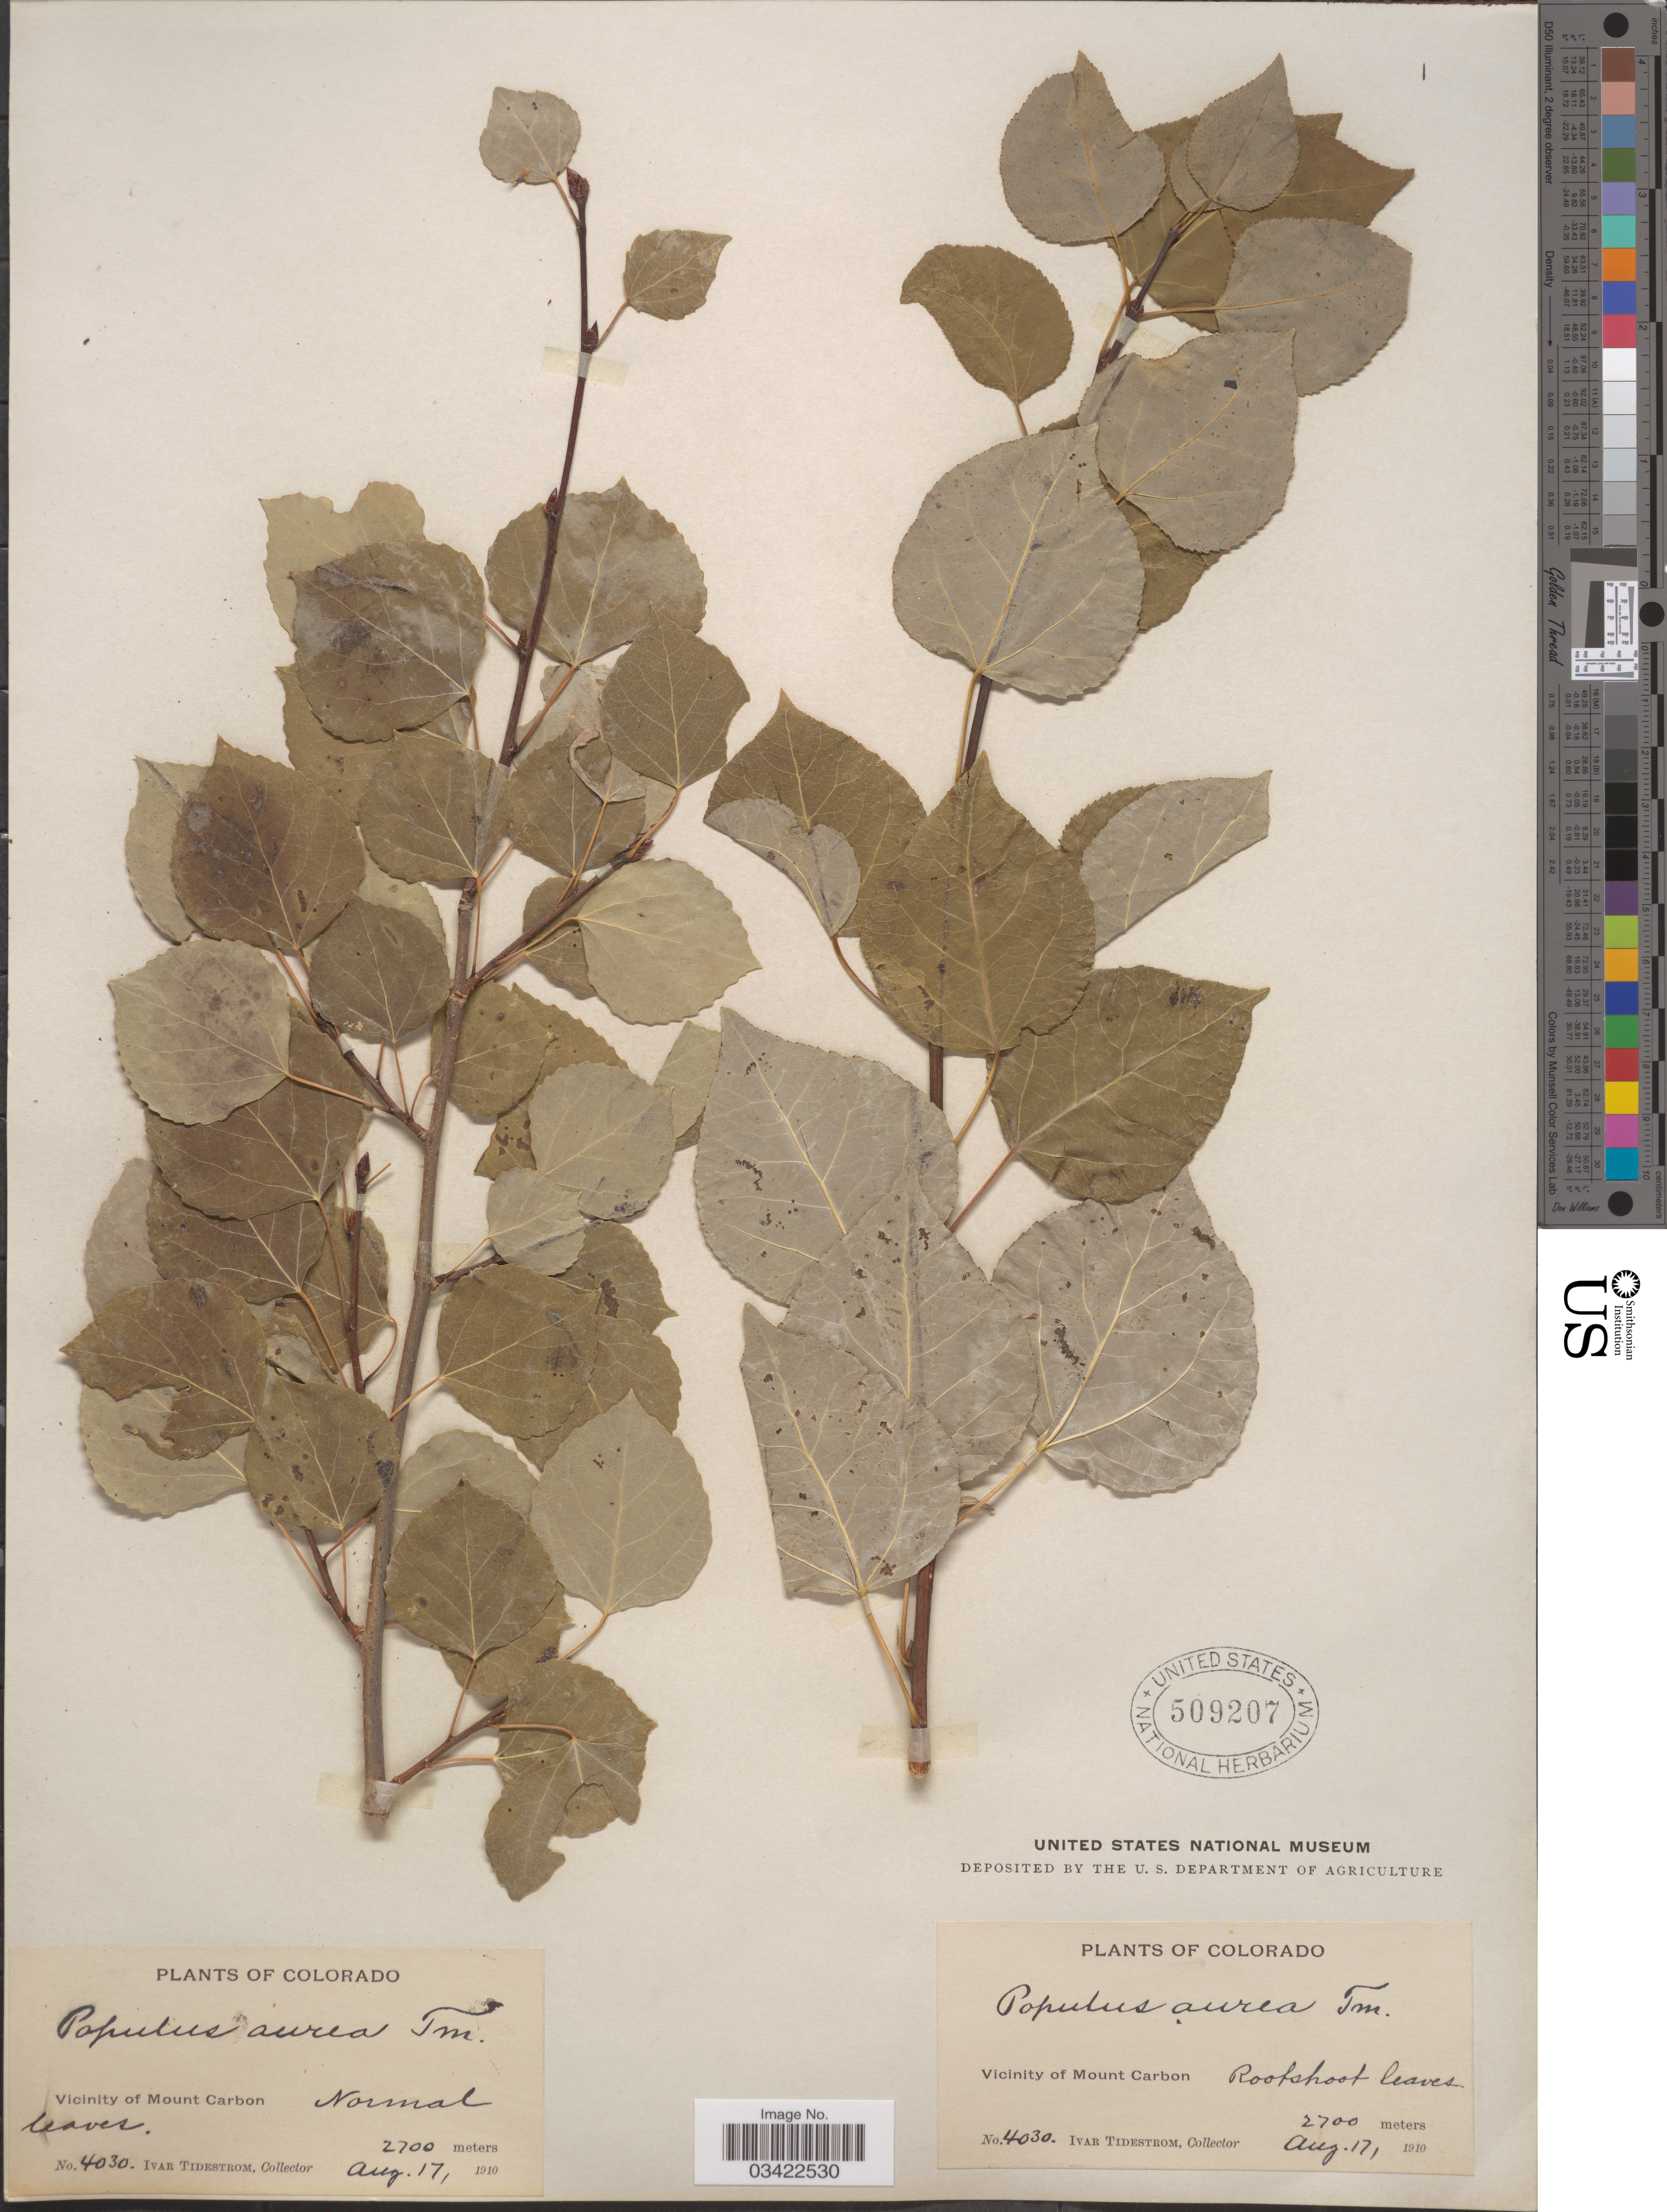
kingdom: Plantae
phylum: Tracheophyta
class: Magnoliopsida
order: Malpighiales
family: Salicaceae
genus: Populus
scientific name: Populus tremuloides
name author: Michx.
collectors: I. F. Tidestrom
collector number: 4030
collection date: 1910-08-17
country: United States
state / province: Colorado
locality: Vicinity of Mount Carbon.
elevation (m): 2700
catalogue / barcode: US 509207